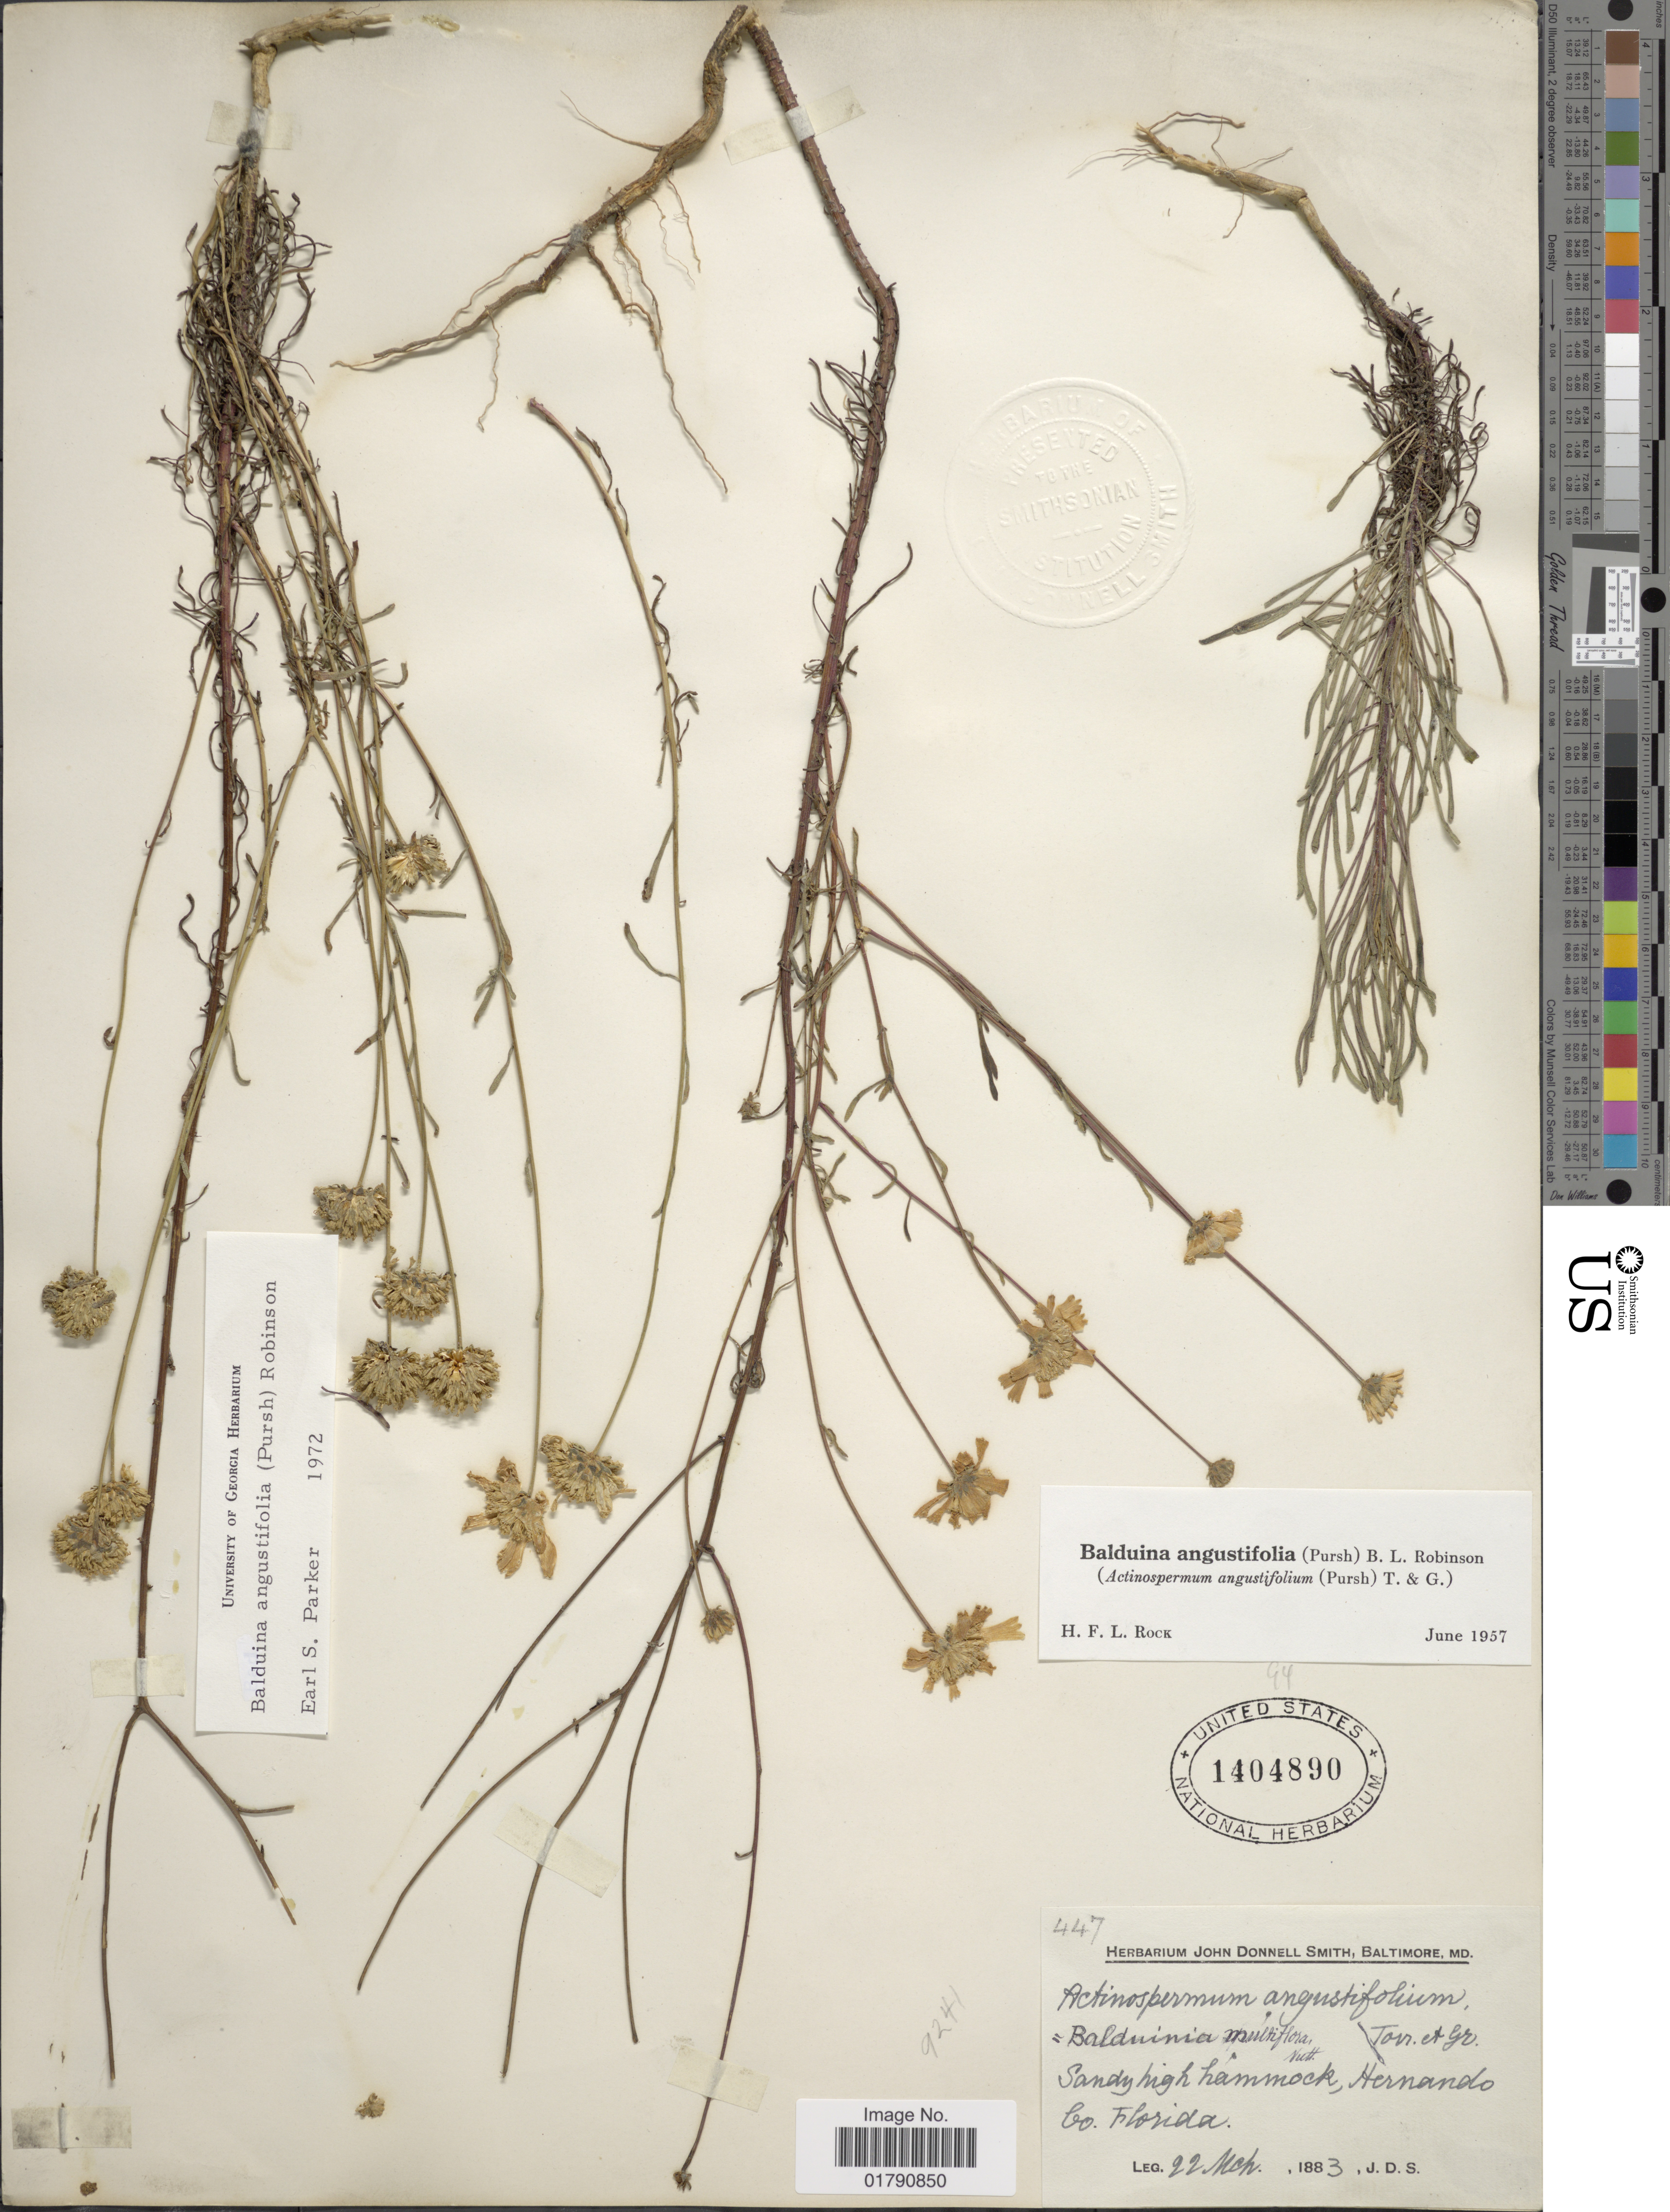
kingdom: Plantae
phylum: Tracheophyta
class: Magnoliopsida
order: Asterales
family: Asteraceae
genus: Balduina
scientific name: Balduina angustifolia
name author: (Pursh) B.L. Rob.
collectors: J. Donnell Smith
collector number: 447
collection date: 1883-03-22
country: United States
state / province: Florida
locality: Sandy high hammock, Hernando Co.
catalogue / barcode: US 1404890